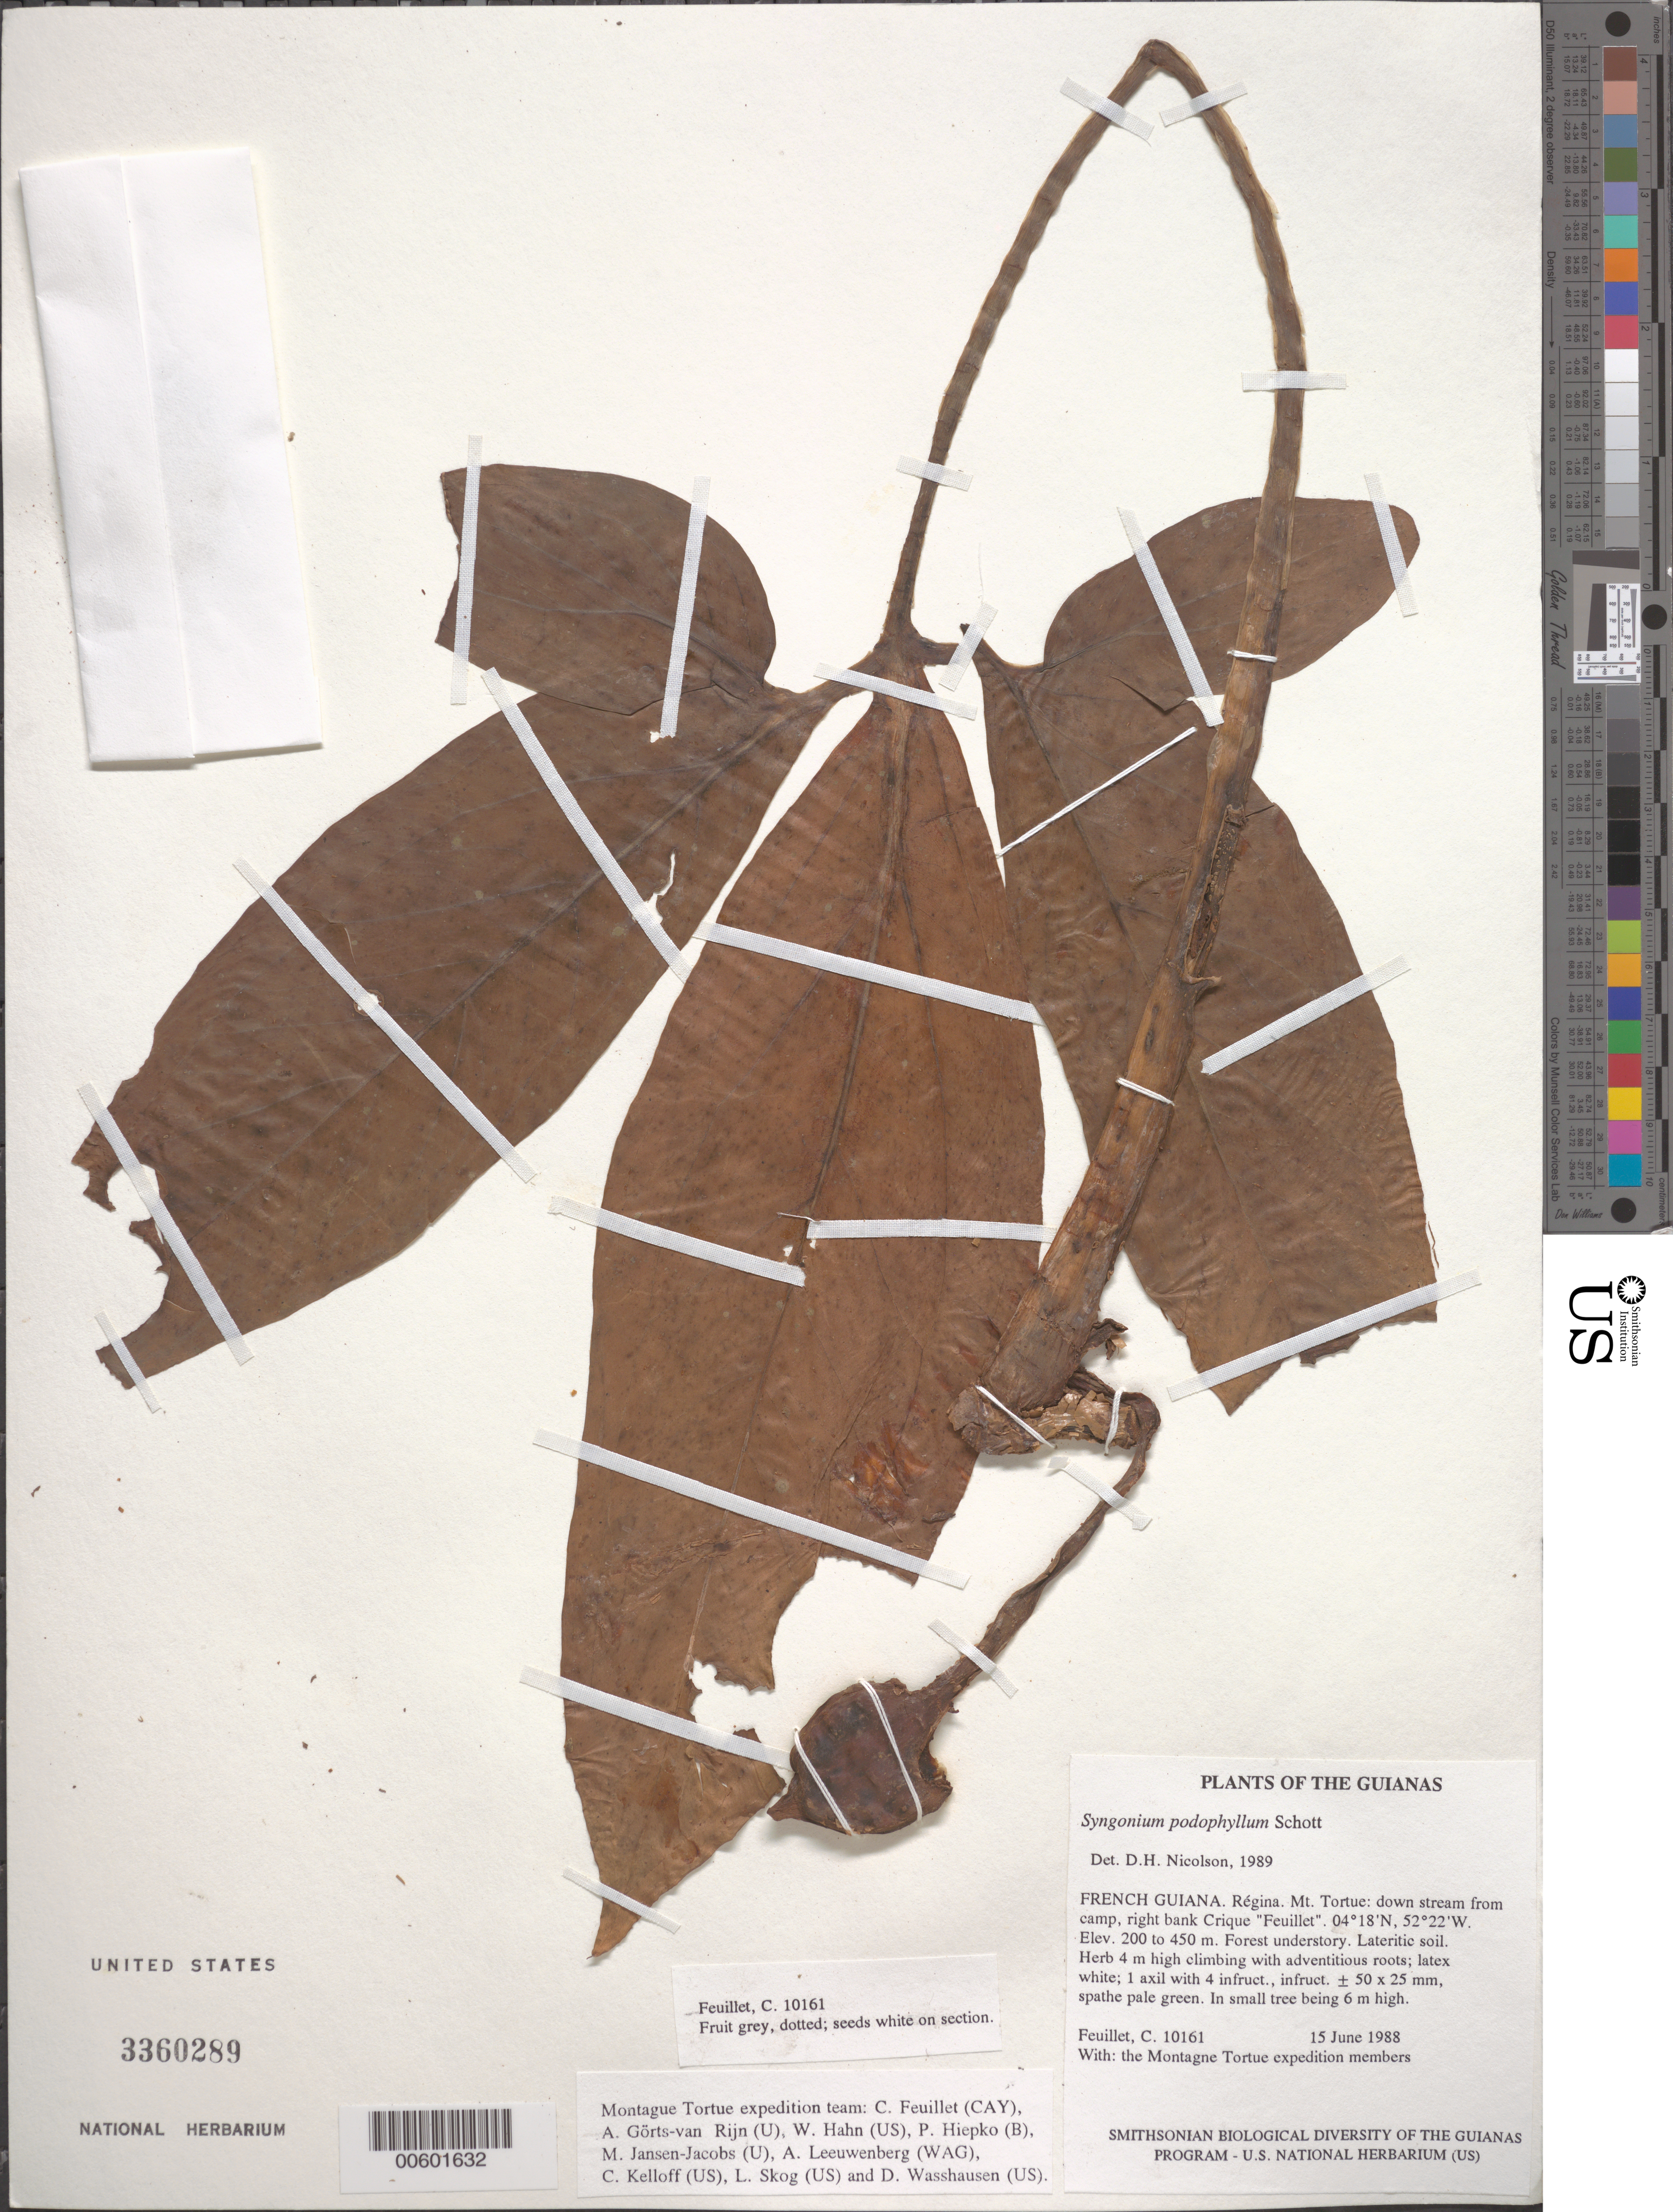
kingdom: Plantae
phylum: Tracheophyta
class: Liliopsida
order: Alismatales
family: Araceae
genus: Syngonium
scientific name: Syngonium podophyllum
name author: Schott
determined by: Nicolson, Dan H.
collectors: C. Feuillet & Montagne Torte Exped. members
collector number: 10161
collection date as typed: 15 June 1988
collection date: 1988-06-15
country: French Guiana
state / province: Cayenne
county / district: Regina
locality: Mt. Tortue: down stream from camp, right bank Crique "Feuillet"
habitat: Forest understory. Lateritic soil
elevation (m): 200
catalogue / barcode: US 3360289